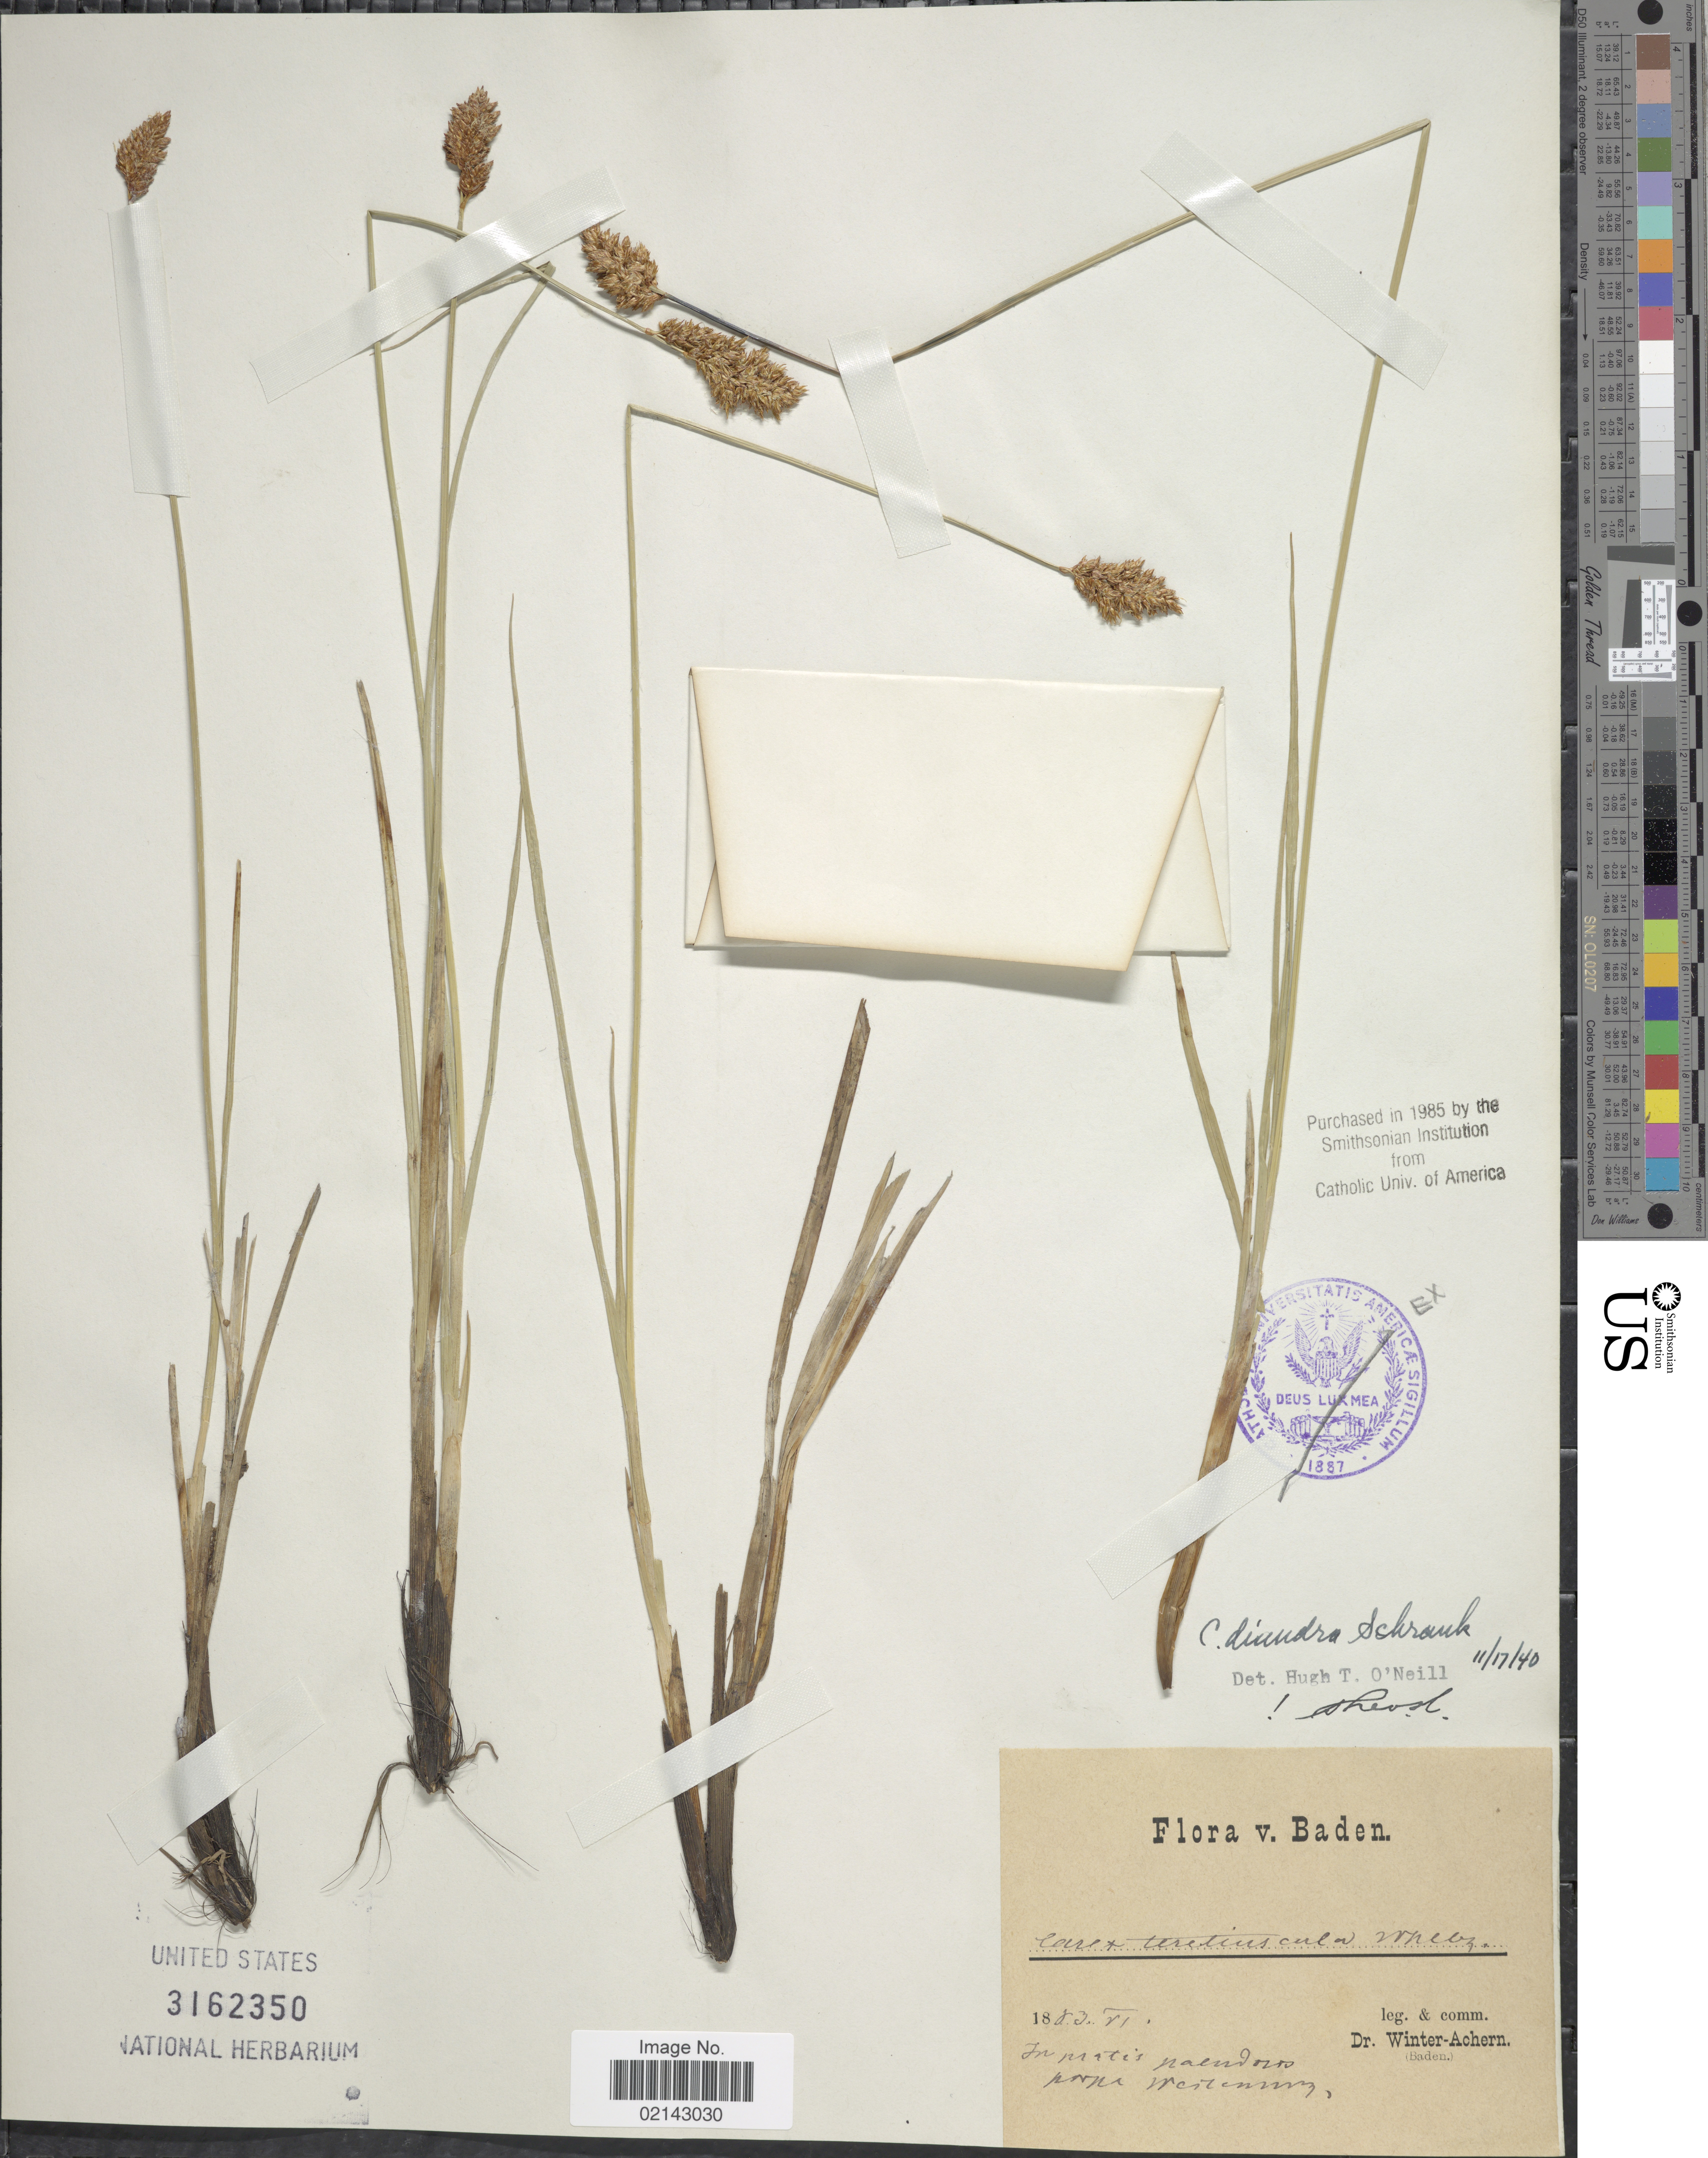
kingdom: Plantae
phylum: Tracheophyta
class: Liliopsida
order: Poales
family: Cyperaceae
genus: Carex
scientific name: Carex diandra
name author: Schrank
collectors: Winter-Achern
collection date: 1893-06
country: Germany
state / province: Baden-Württemberg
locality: Baden. In pratis paendoro prope westennuz [interpreted]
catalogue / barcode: US 3162350